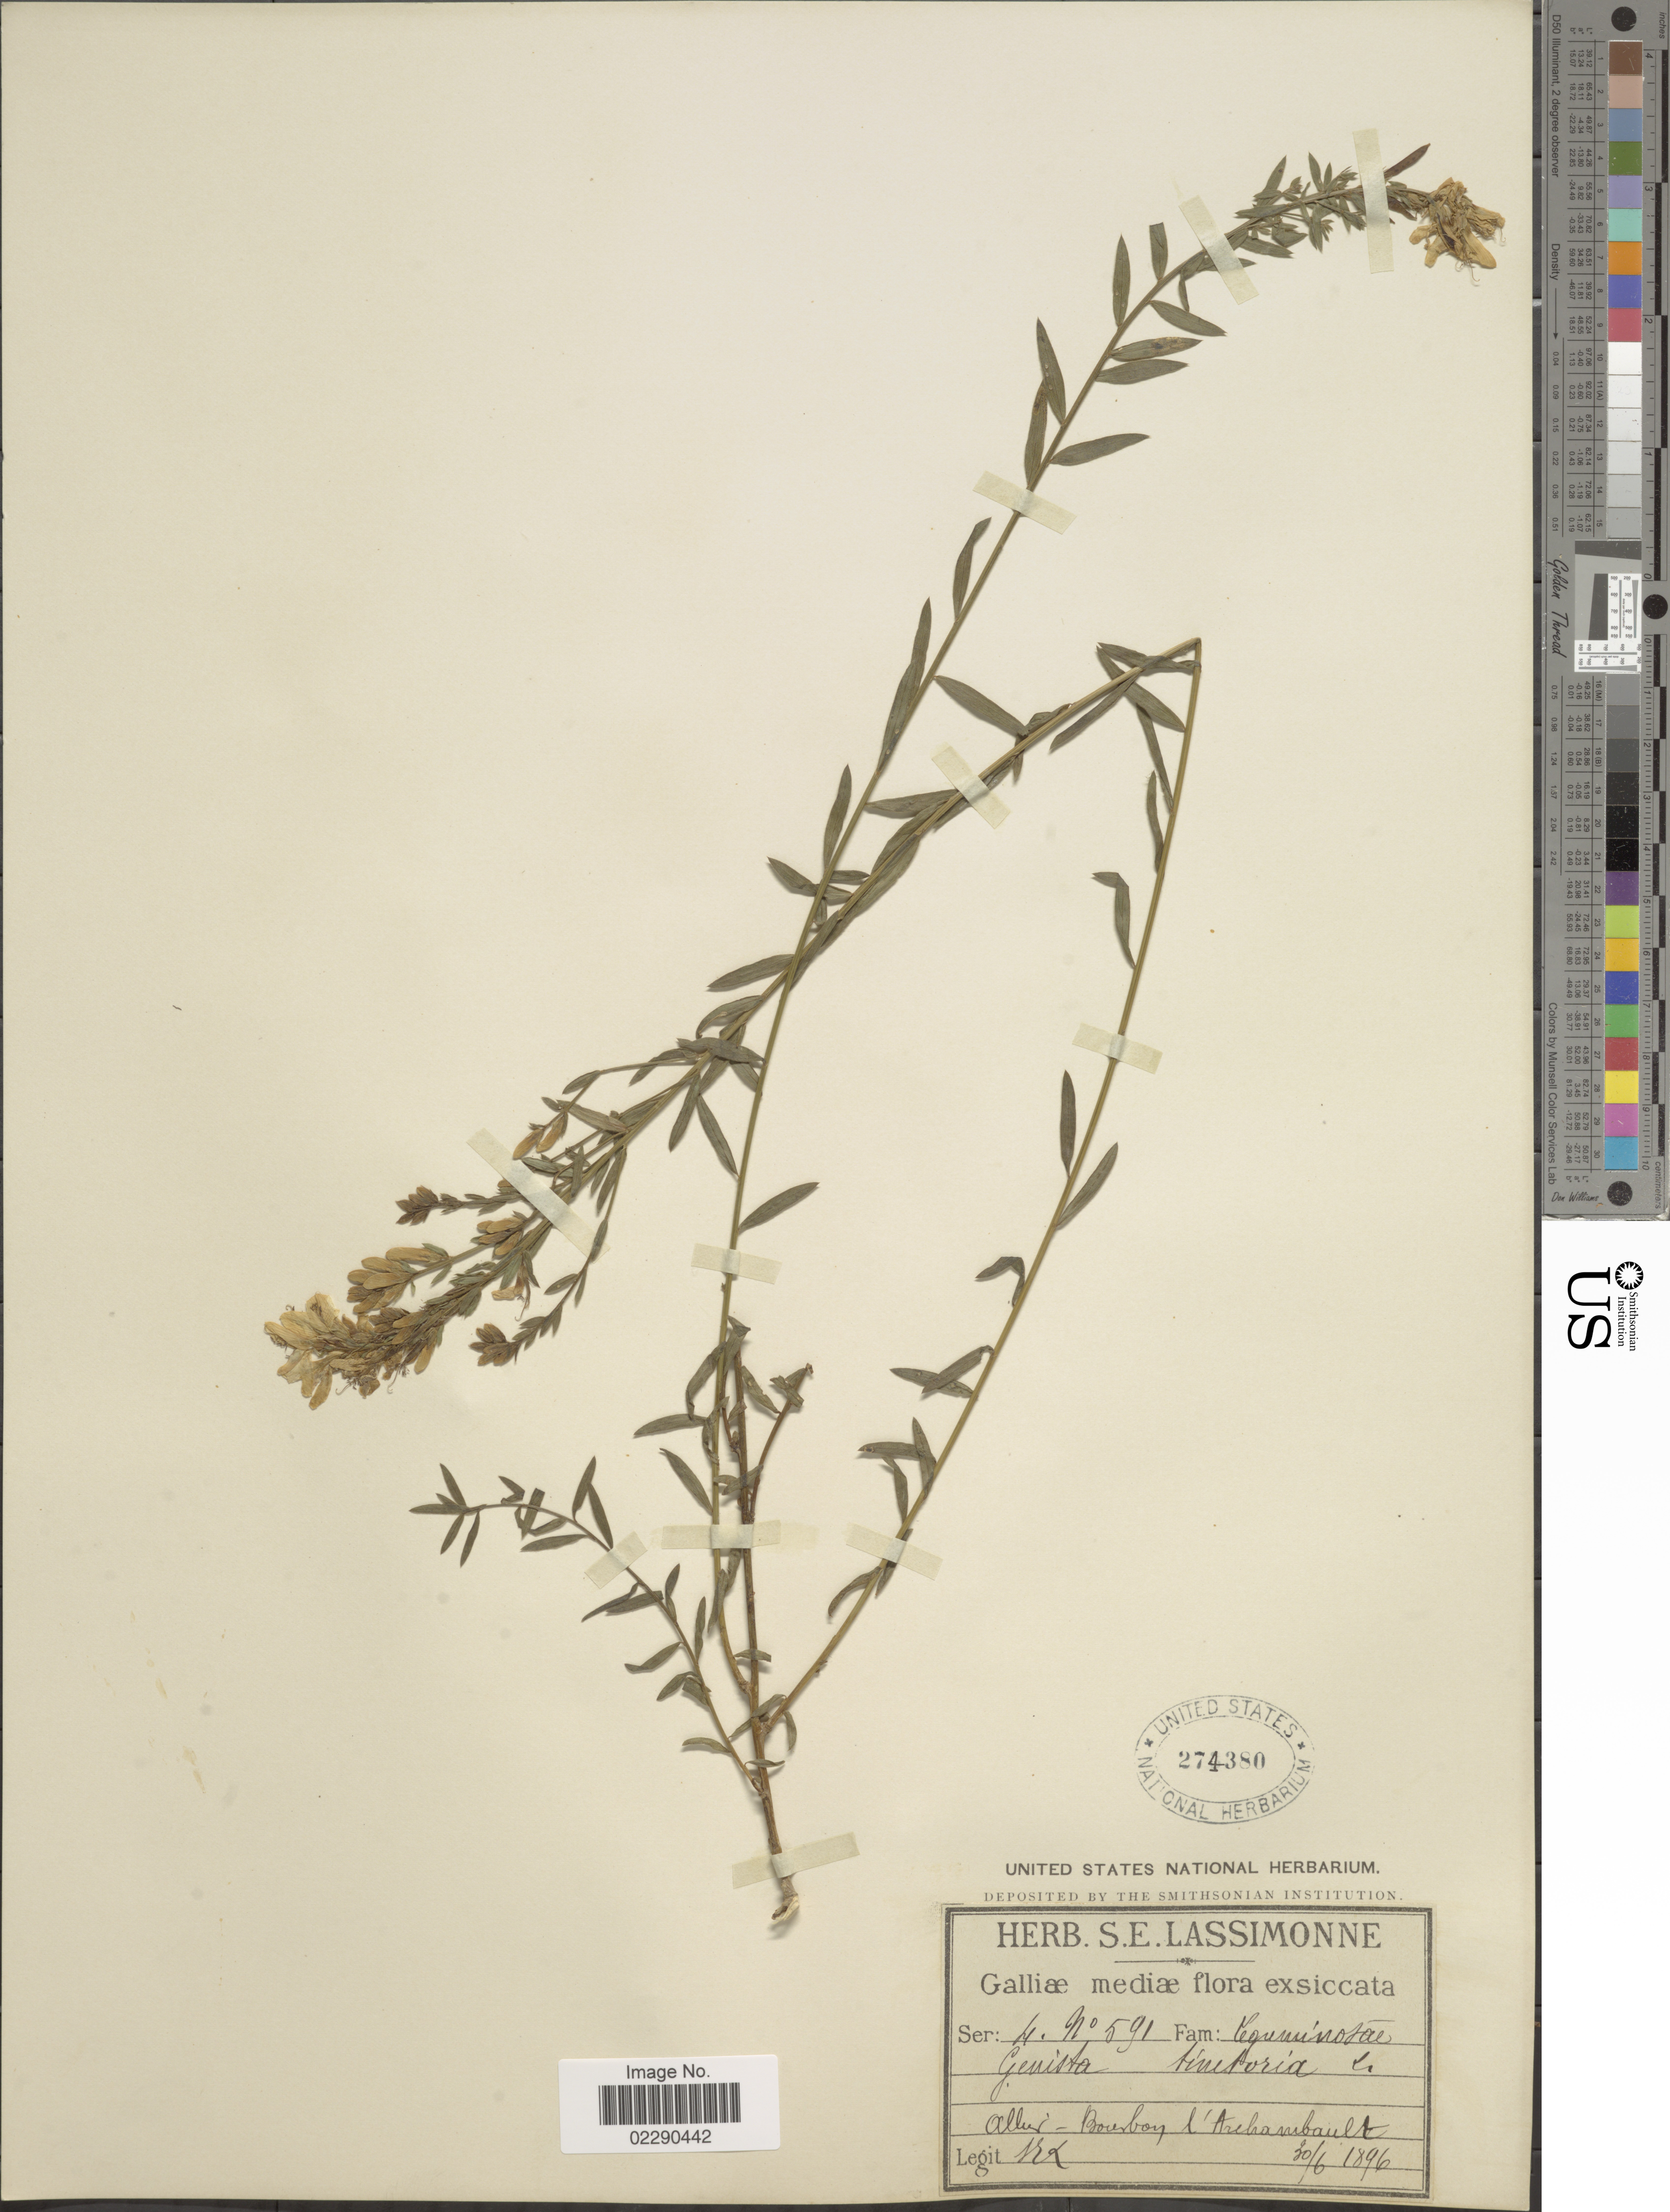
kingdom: Plantae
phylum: Tracheophyta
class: Magnoliopsida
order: Fabales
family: Fabaceae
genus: Genista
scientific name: Genista tinctoria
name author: L.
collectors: S. Lassimonne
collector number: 4/591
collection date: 1896-06-30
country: France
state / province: Auvergne-Rhône-Alpes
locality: Galliæ [France]. Allier - Bourbon l'Archambault.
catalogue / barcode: US 274380